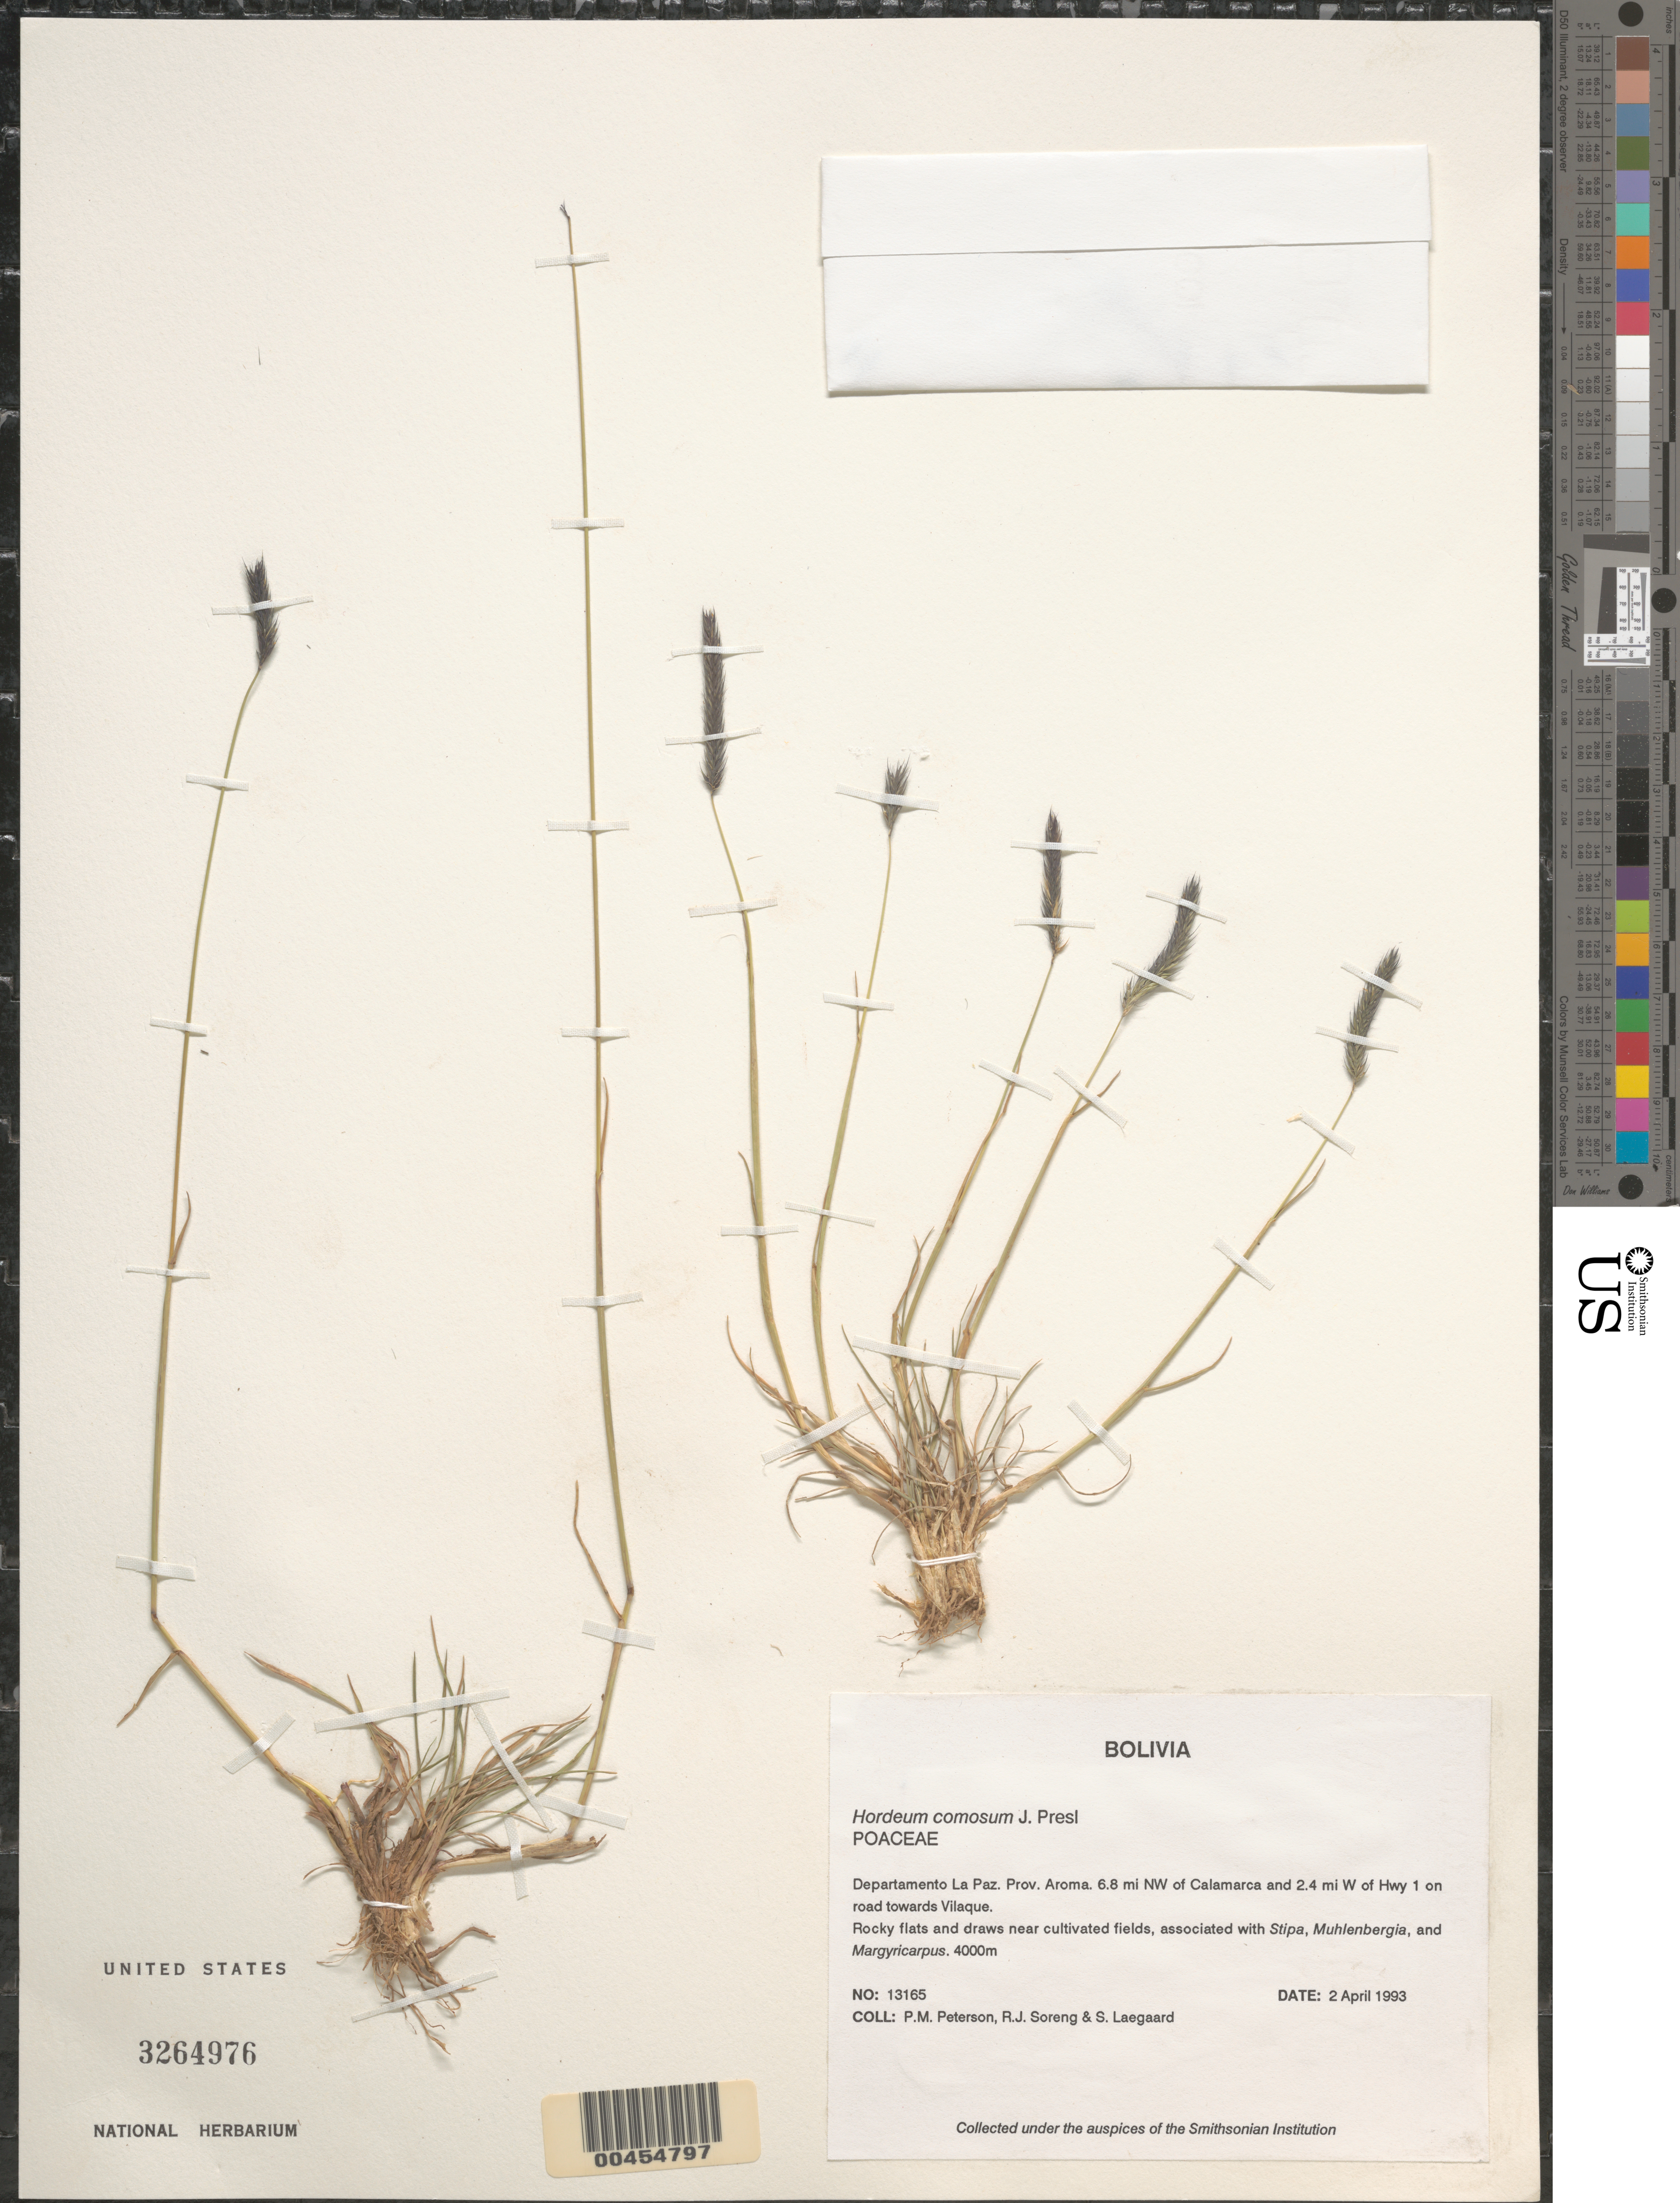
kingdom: Plantae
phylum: Tracheophyta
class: Liliopsida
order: Poales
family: Poaceae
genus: Hordeum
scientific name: Hordeum comosum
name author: J. Presl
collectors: P. M. Peterson, R. J. Soreng & S. Lægaard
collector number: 13165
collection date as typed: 02 Apr 1993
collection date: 1993-04-02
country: Bolivia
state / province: La Paz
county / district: Aroma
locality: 6.8 mi NW of Calamarca and 2.4 mi W of Hwy 1 on road towards Vilaque.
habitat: Rocky flats and draws near cultivated fields, associated with Stipa, Muhlenbergia, and Margyricarpus.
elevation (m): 4000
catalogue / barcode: US 3264976